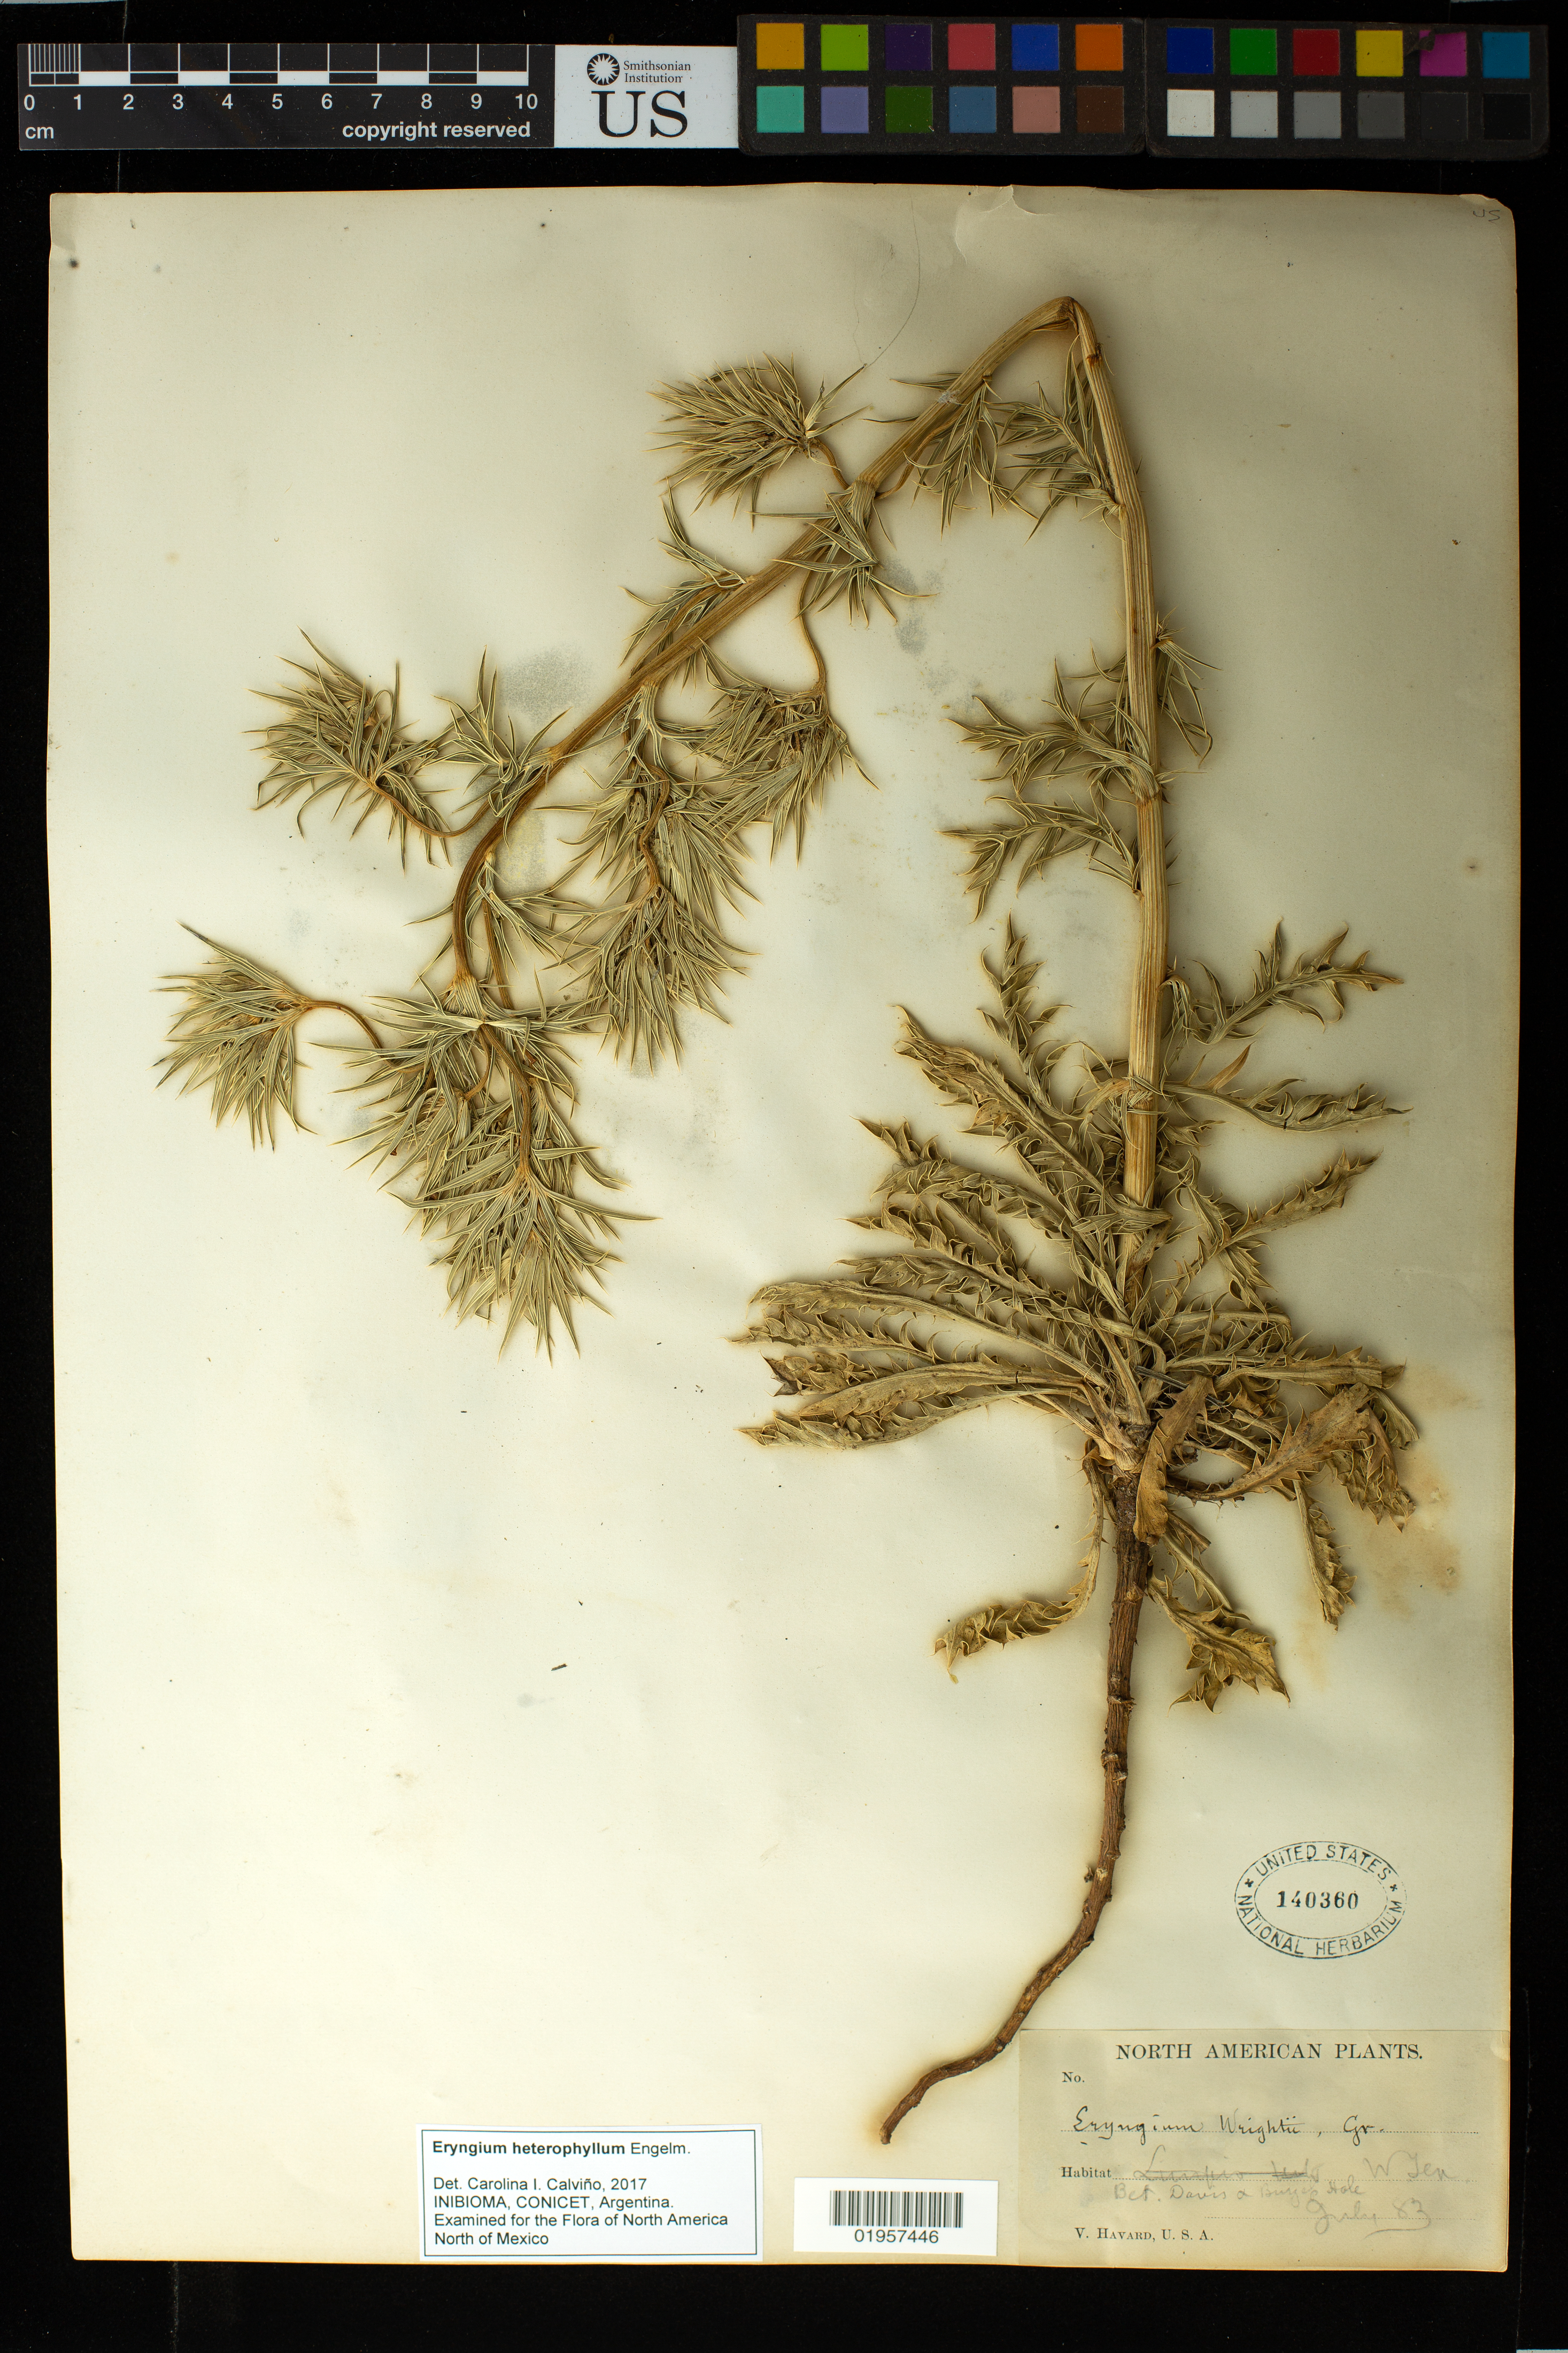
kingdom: Plantae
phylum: Tracheophyta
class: Magnoliopsida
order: Apiales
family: Apiaceae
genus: Eryngium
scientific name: Eryngium heterophyllum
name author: Engelm.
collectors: V. Havard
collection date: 1883-07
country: United States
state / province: Texas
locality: Bet. Davis and Burzeb Hole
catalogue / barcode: US 140360